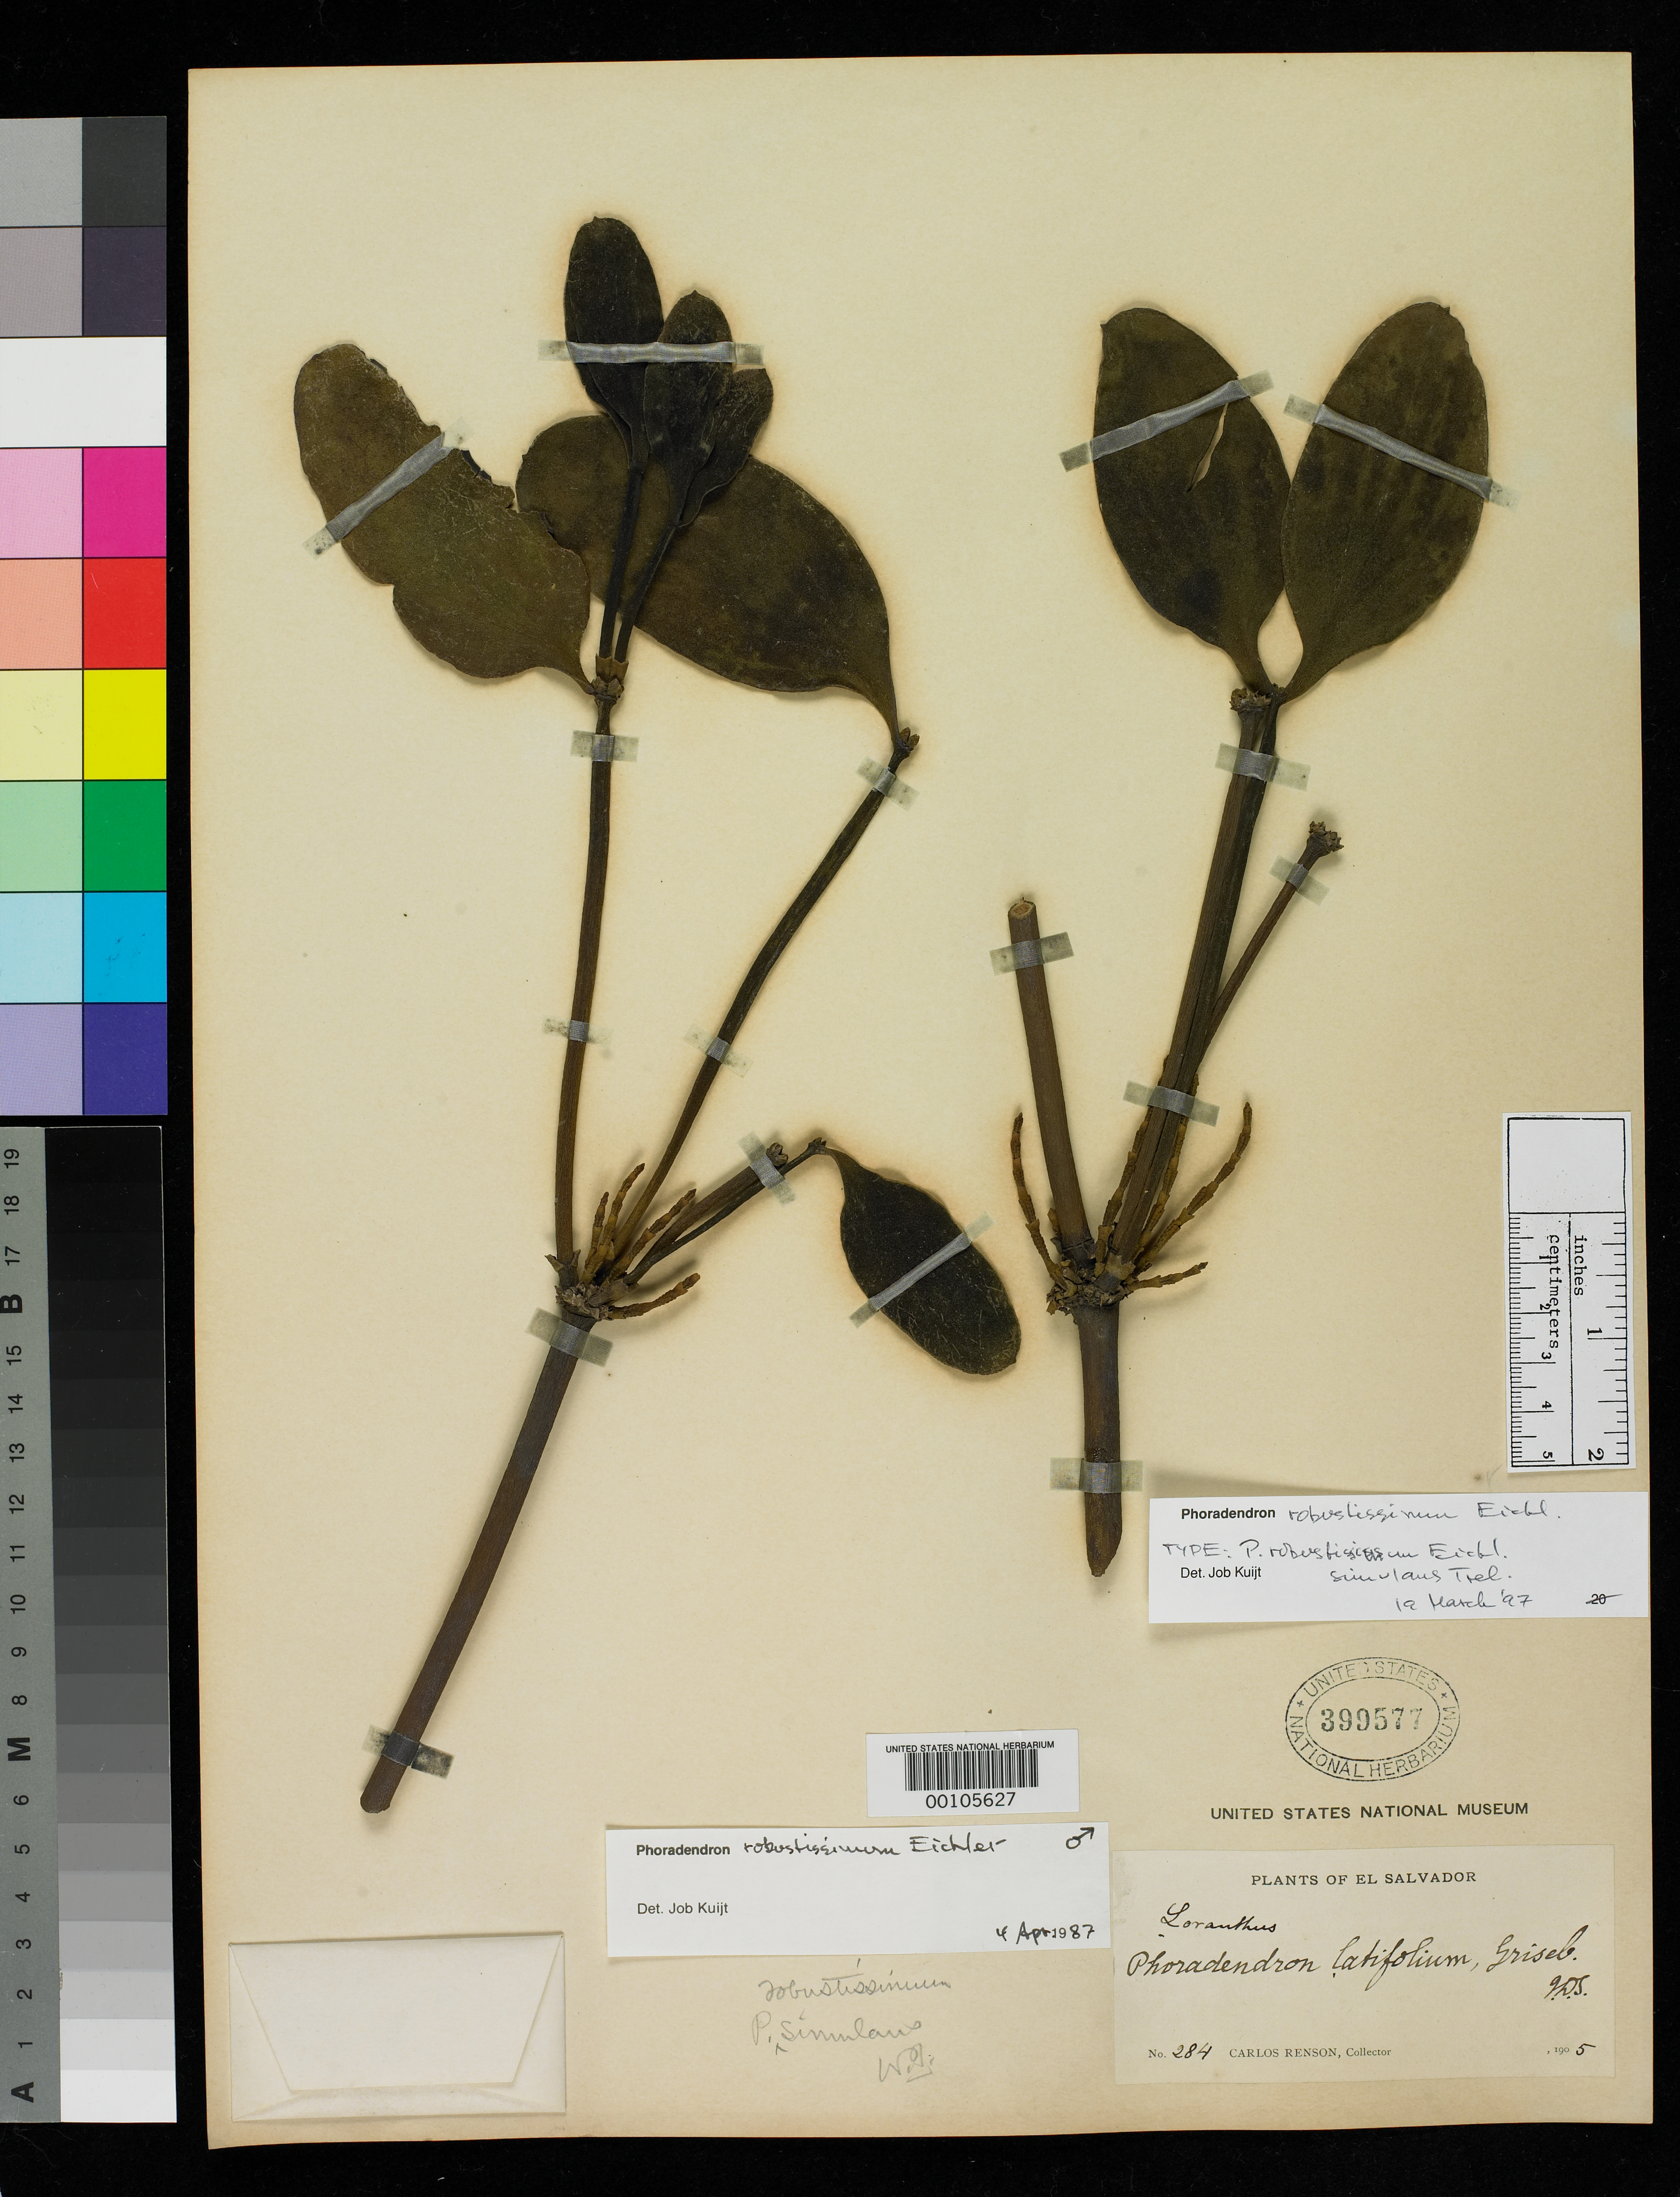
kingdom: Plantae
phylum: Tracheophyta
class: Magnoliopsida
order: Santalales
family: Viscaceae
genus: Phoradendron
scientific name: Phoradendron robustissimum var. simulans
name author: Trel.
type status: Isotype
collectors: C. Renson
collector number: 284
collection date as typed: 1905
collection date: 1905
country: El Salvador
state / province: San Salvador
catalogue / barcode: US 399577